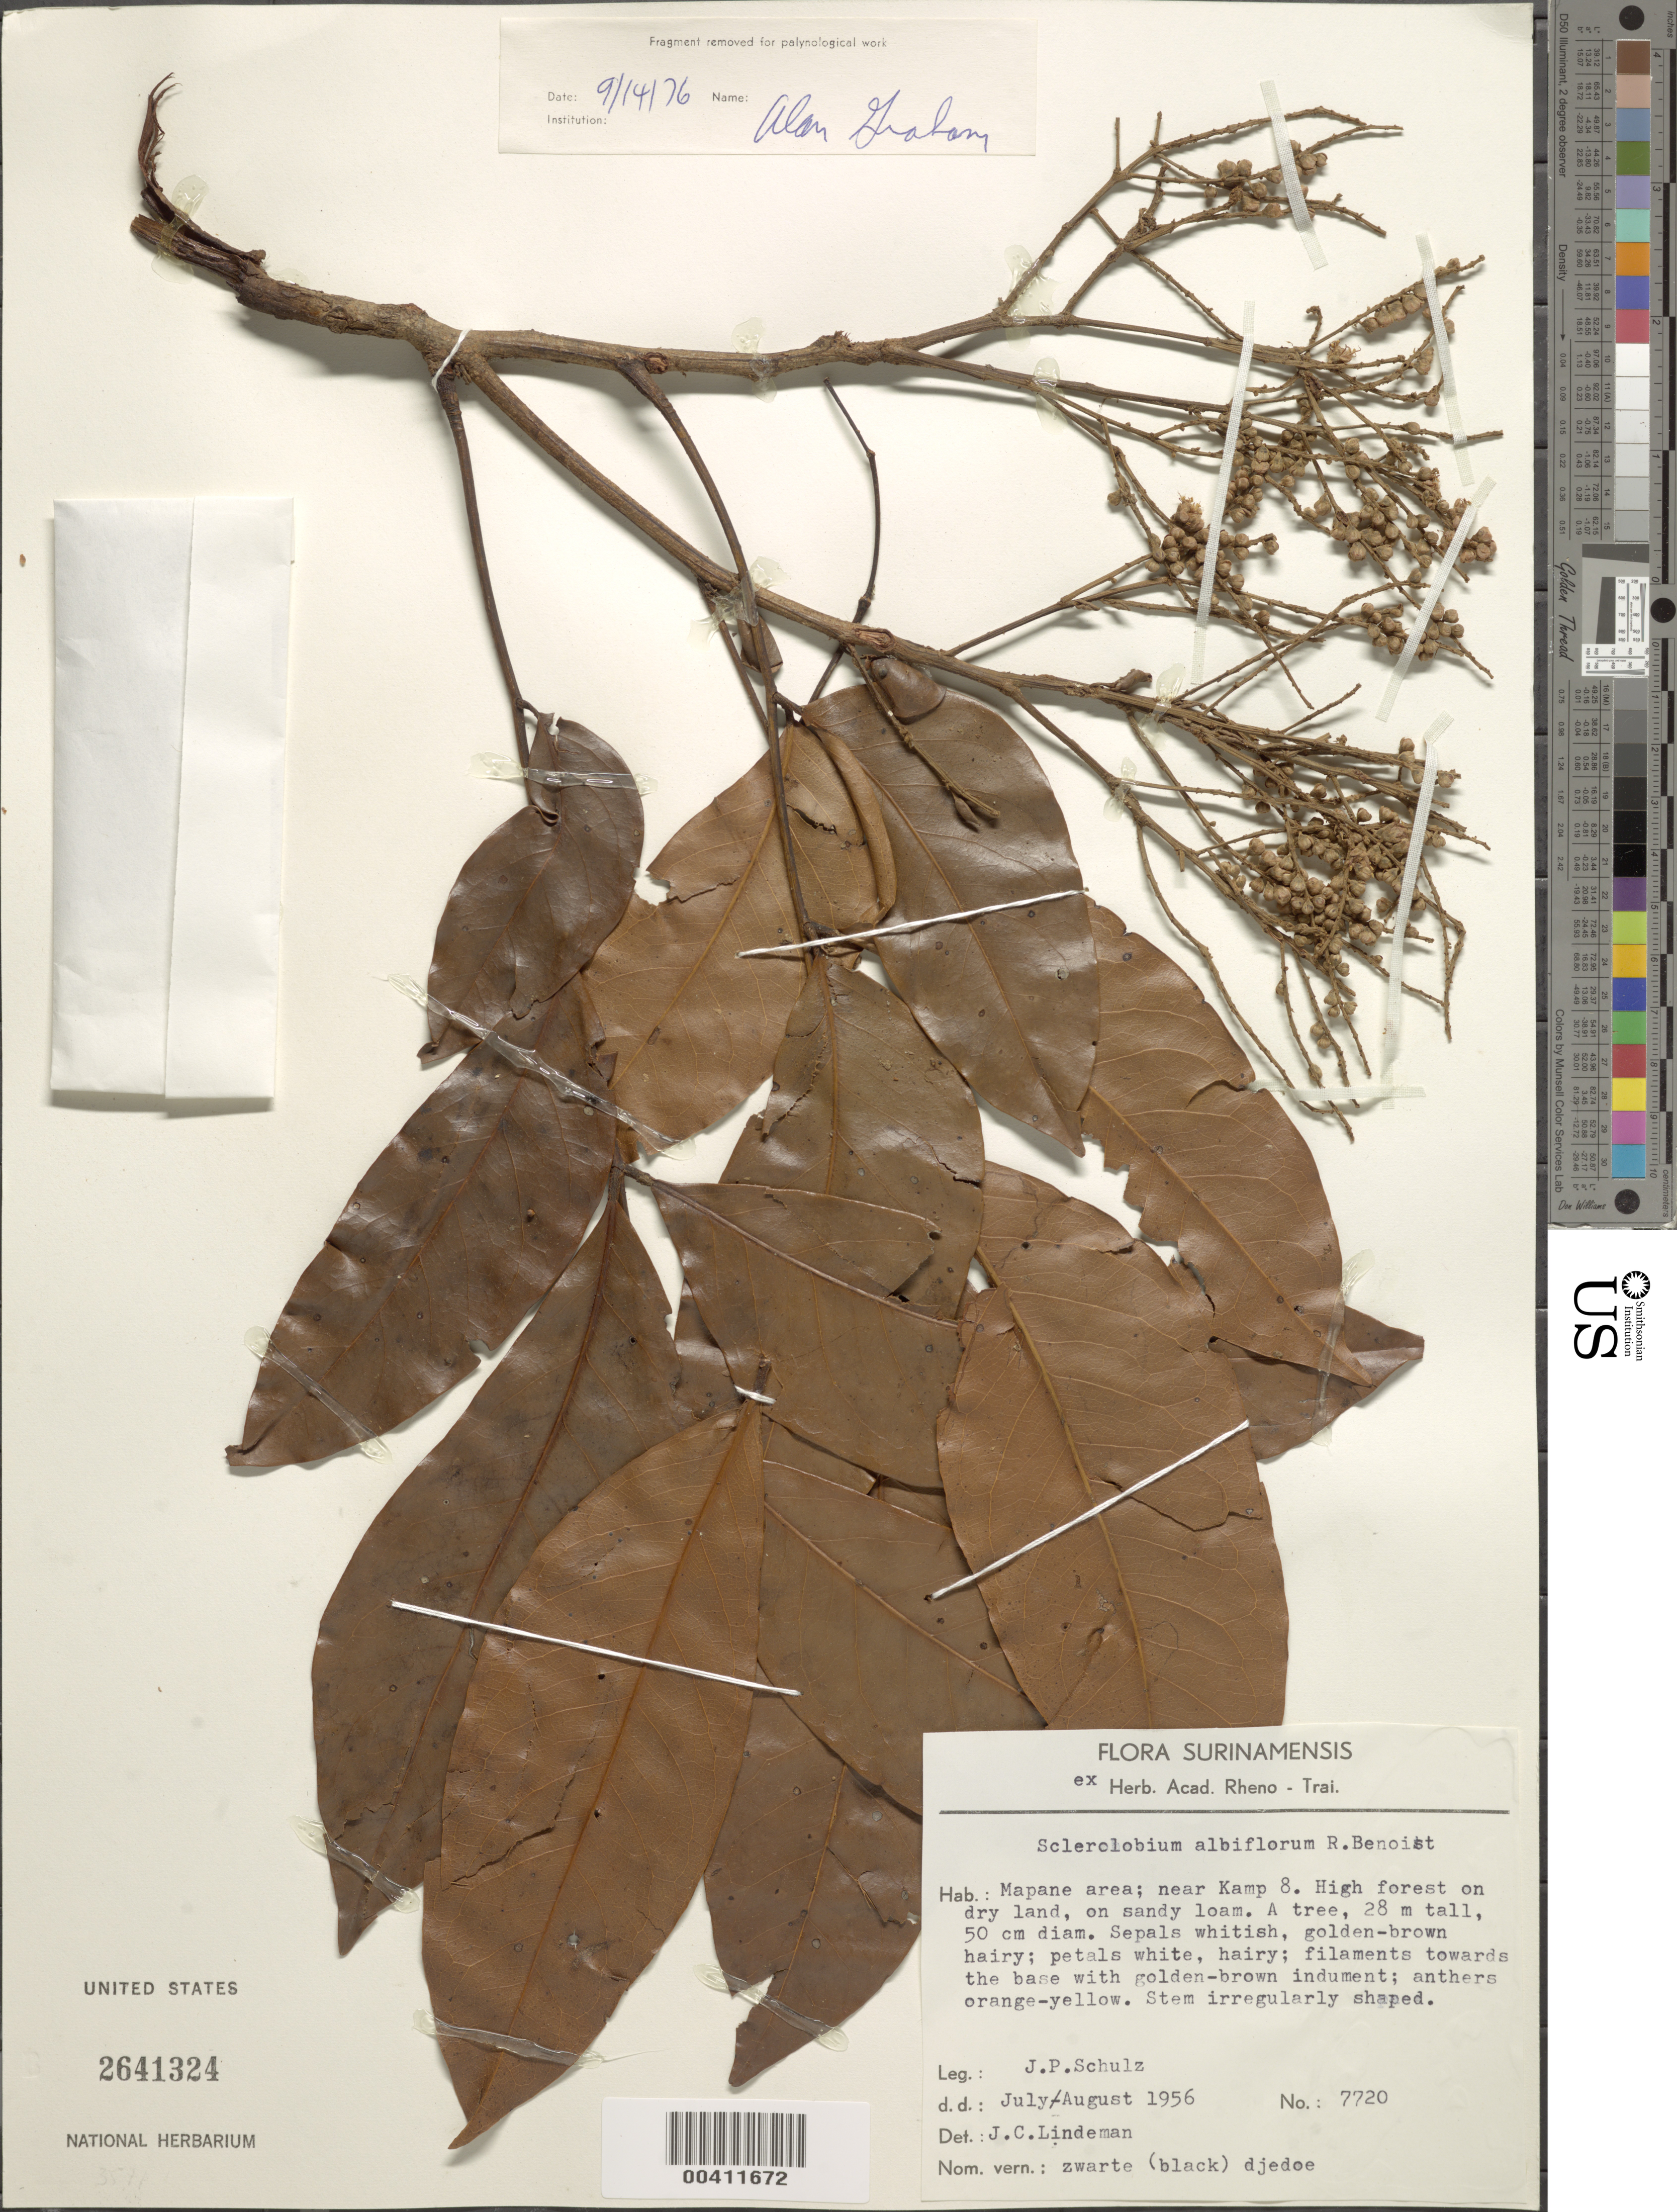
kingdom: Plantae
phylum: Tracheophyta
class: Magnoliopsida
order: Fabales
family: Fabaceae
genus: Tachigali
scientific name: Tachigali paraensis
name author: (Huber) Barneby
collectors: J. P. Schulz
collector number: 7720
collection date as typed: Jul 1956 to -- Aug 1956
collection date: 1956-07/1956-08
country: Suriname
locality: Mapane area, near kamp 8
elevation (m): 30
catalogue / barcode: US 2641324